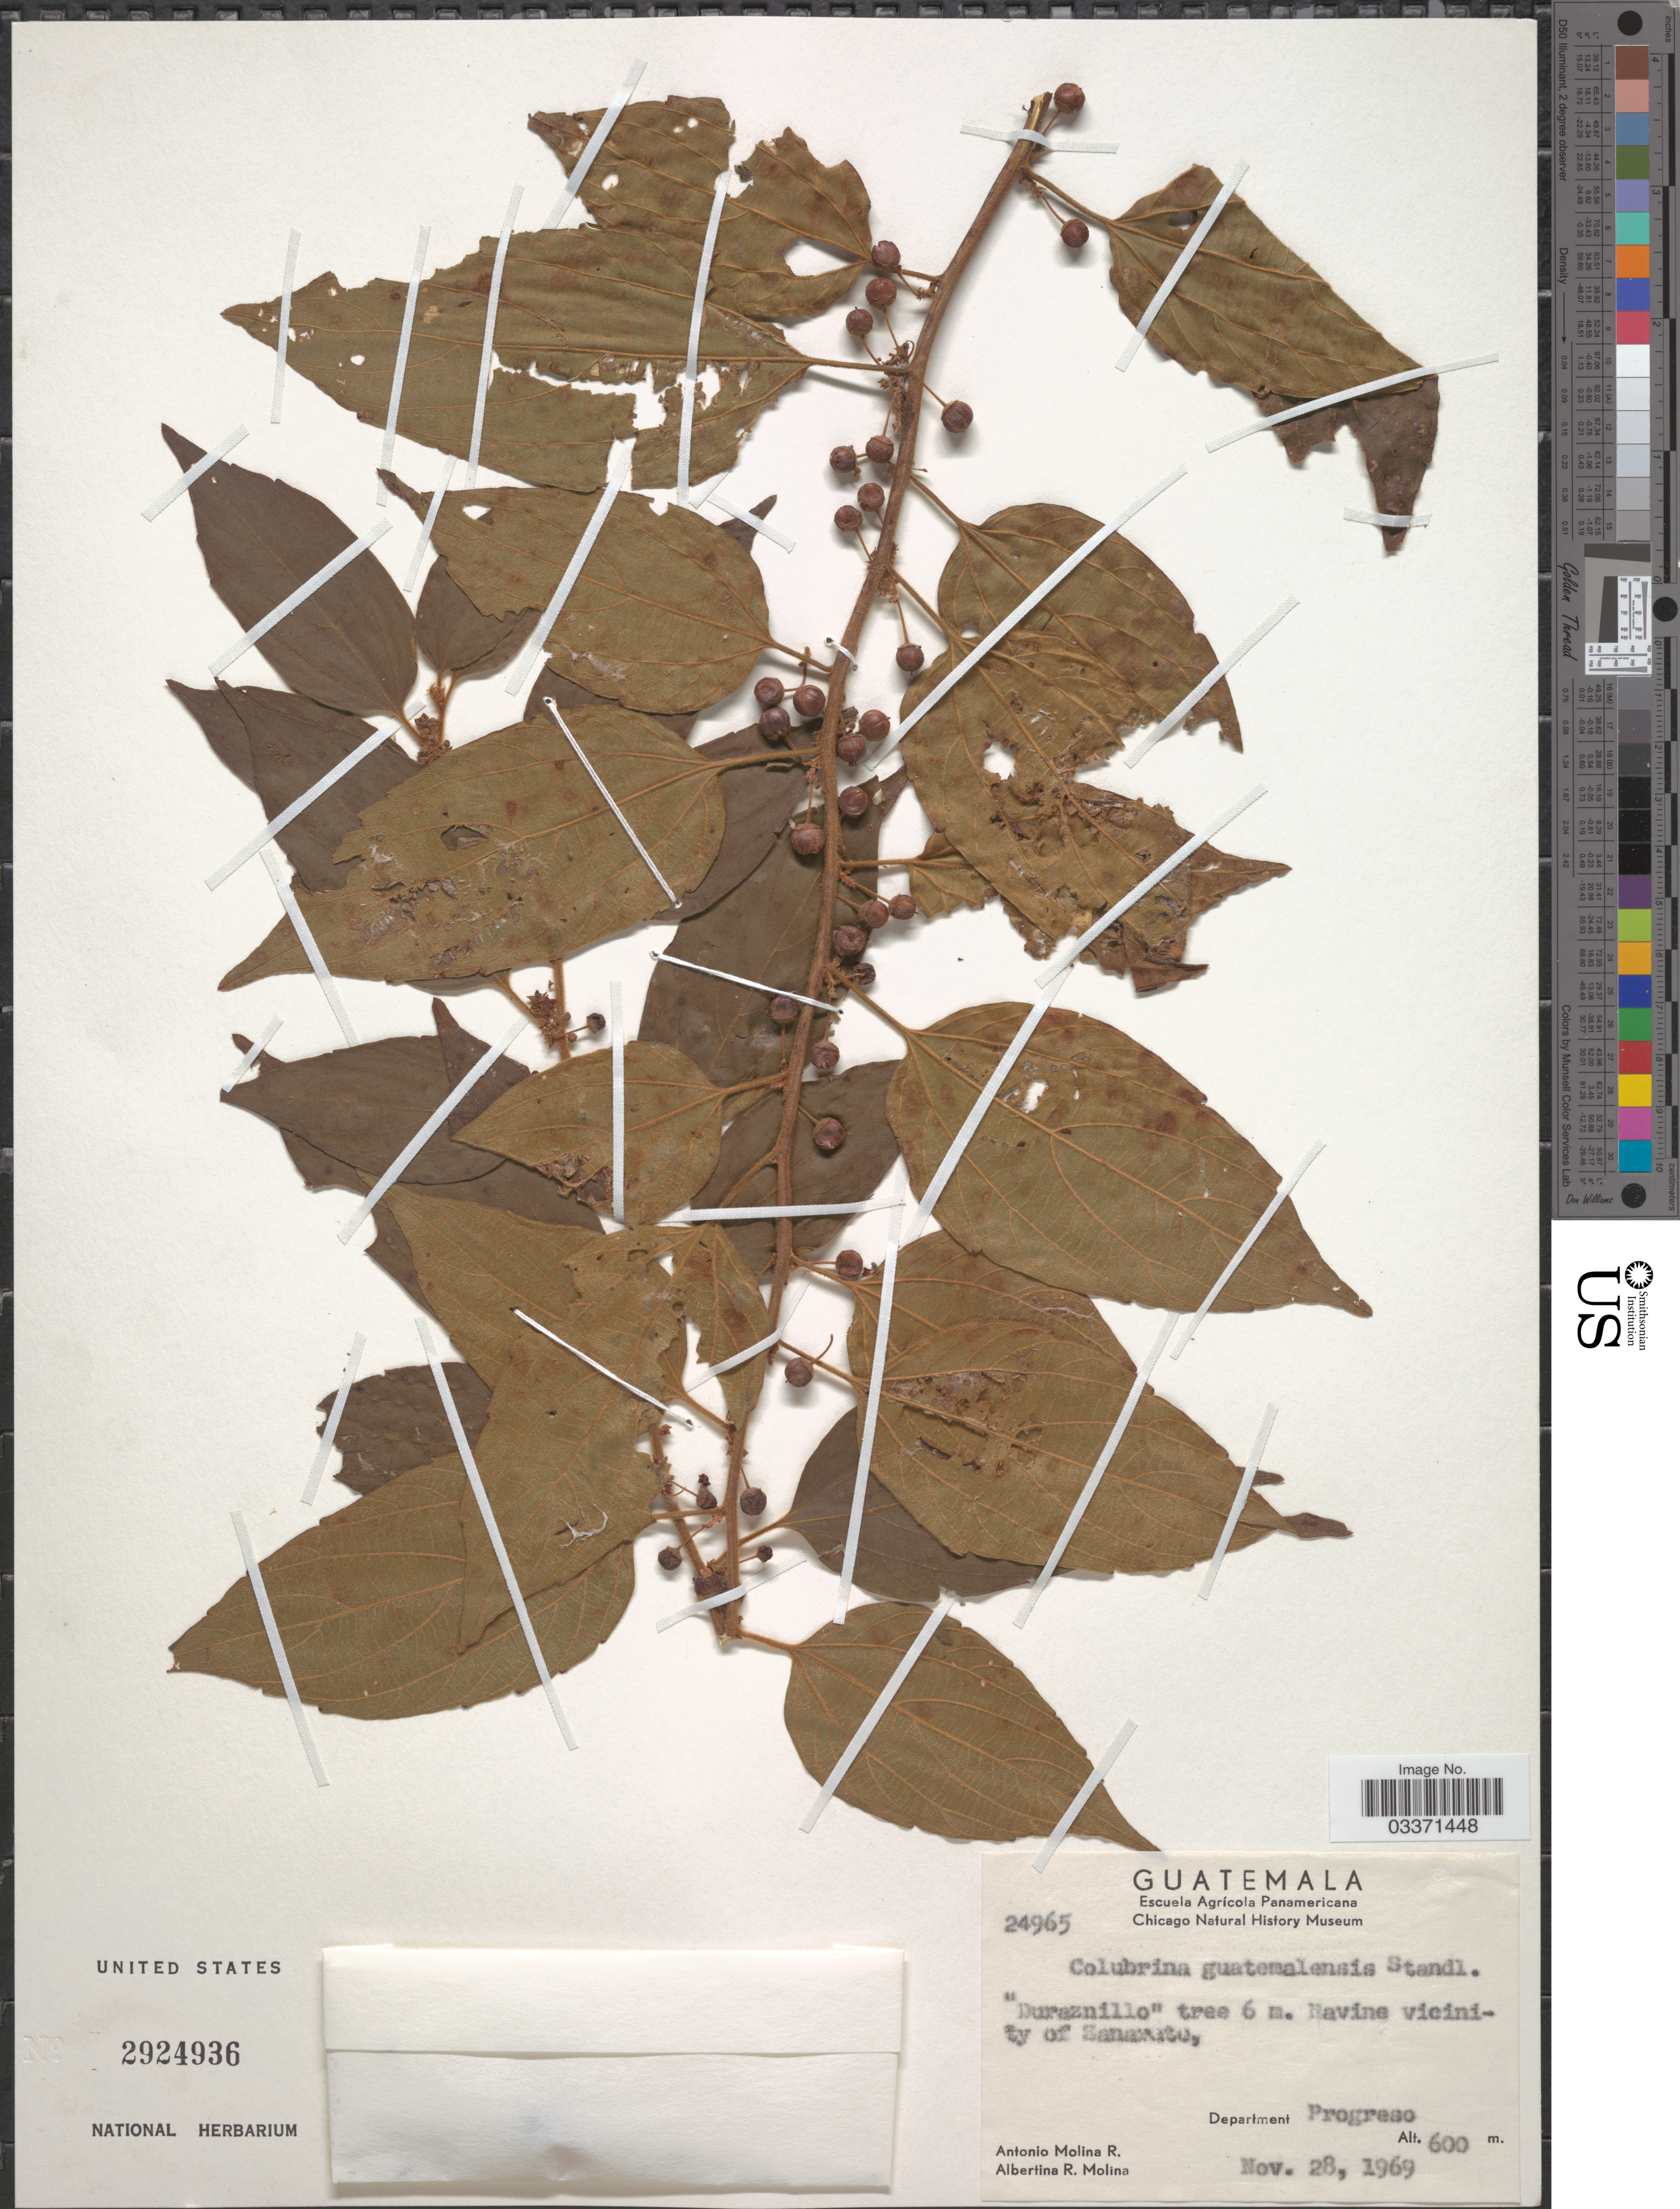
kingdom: Plantae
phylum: Tracheophyta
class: Magnoliopsida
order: Rosales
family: Rhamnaceae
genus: Colubrina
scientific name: Colubrina triflora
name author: Brongn. ex Sweet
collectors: A. Molina R. & A. R. Molina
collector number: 24965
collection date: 1969-11-28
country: Guatemala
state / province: El Progreso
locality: Ravine vicinity of Sanarate, Department Progreso.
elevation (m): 600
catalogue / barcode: US 2924936